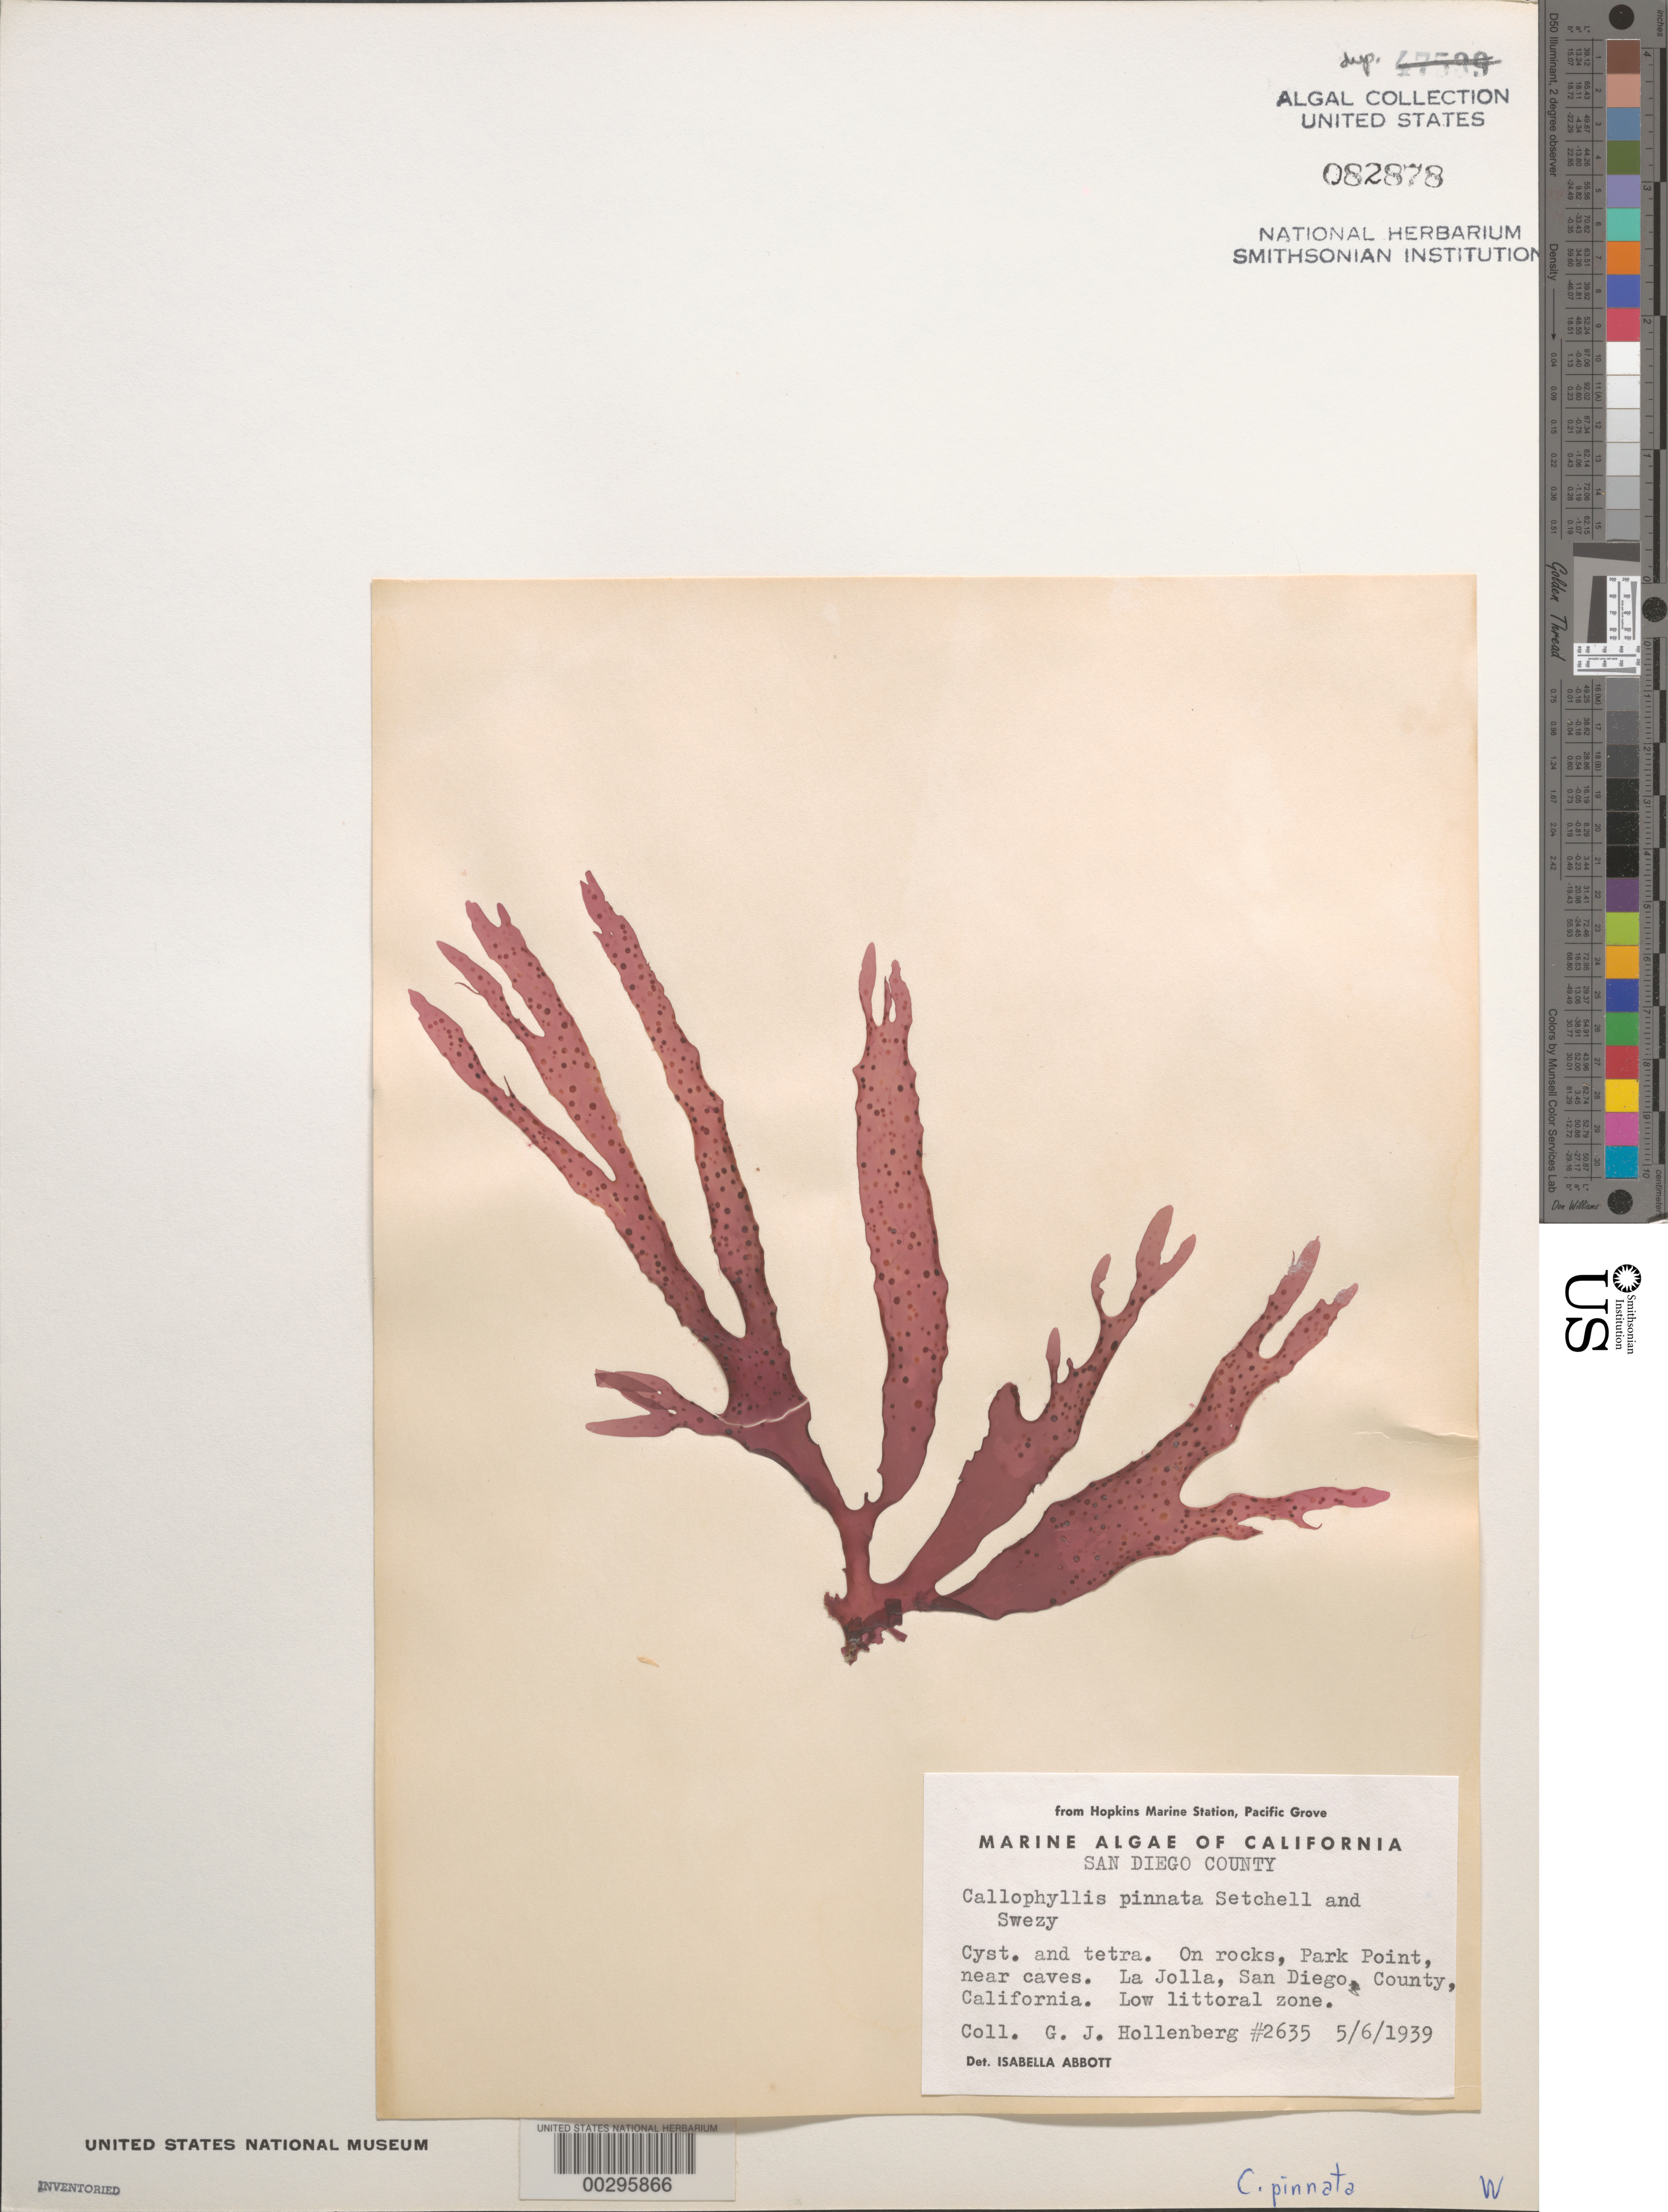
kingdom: Plantae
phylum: Rhodophyta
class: Florideophyceae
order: Gigartinales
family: Kallymeniaceae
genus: Callophyllis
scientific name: Callophyllis pinnata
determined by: Abbott, Isabella A.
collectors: G. Hollenberg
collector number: GJH 2635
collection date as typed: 06 May 1939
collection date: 1939-05-06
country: United States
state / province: California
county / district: San Diego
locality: La Jolla, Park Point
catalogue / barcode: US 82878